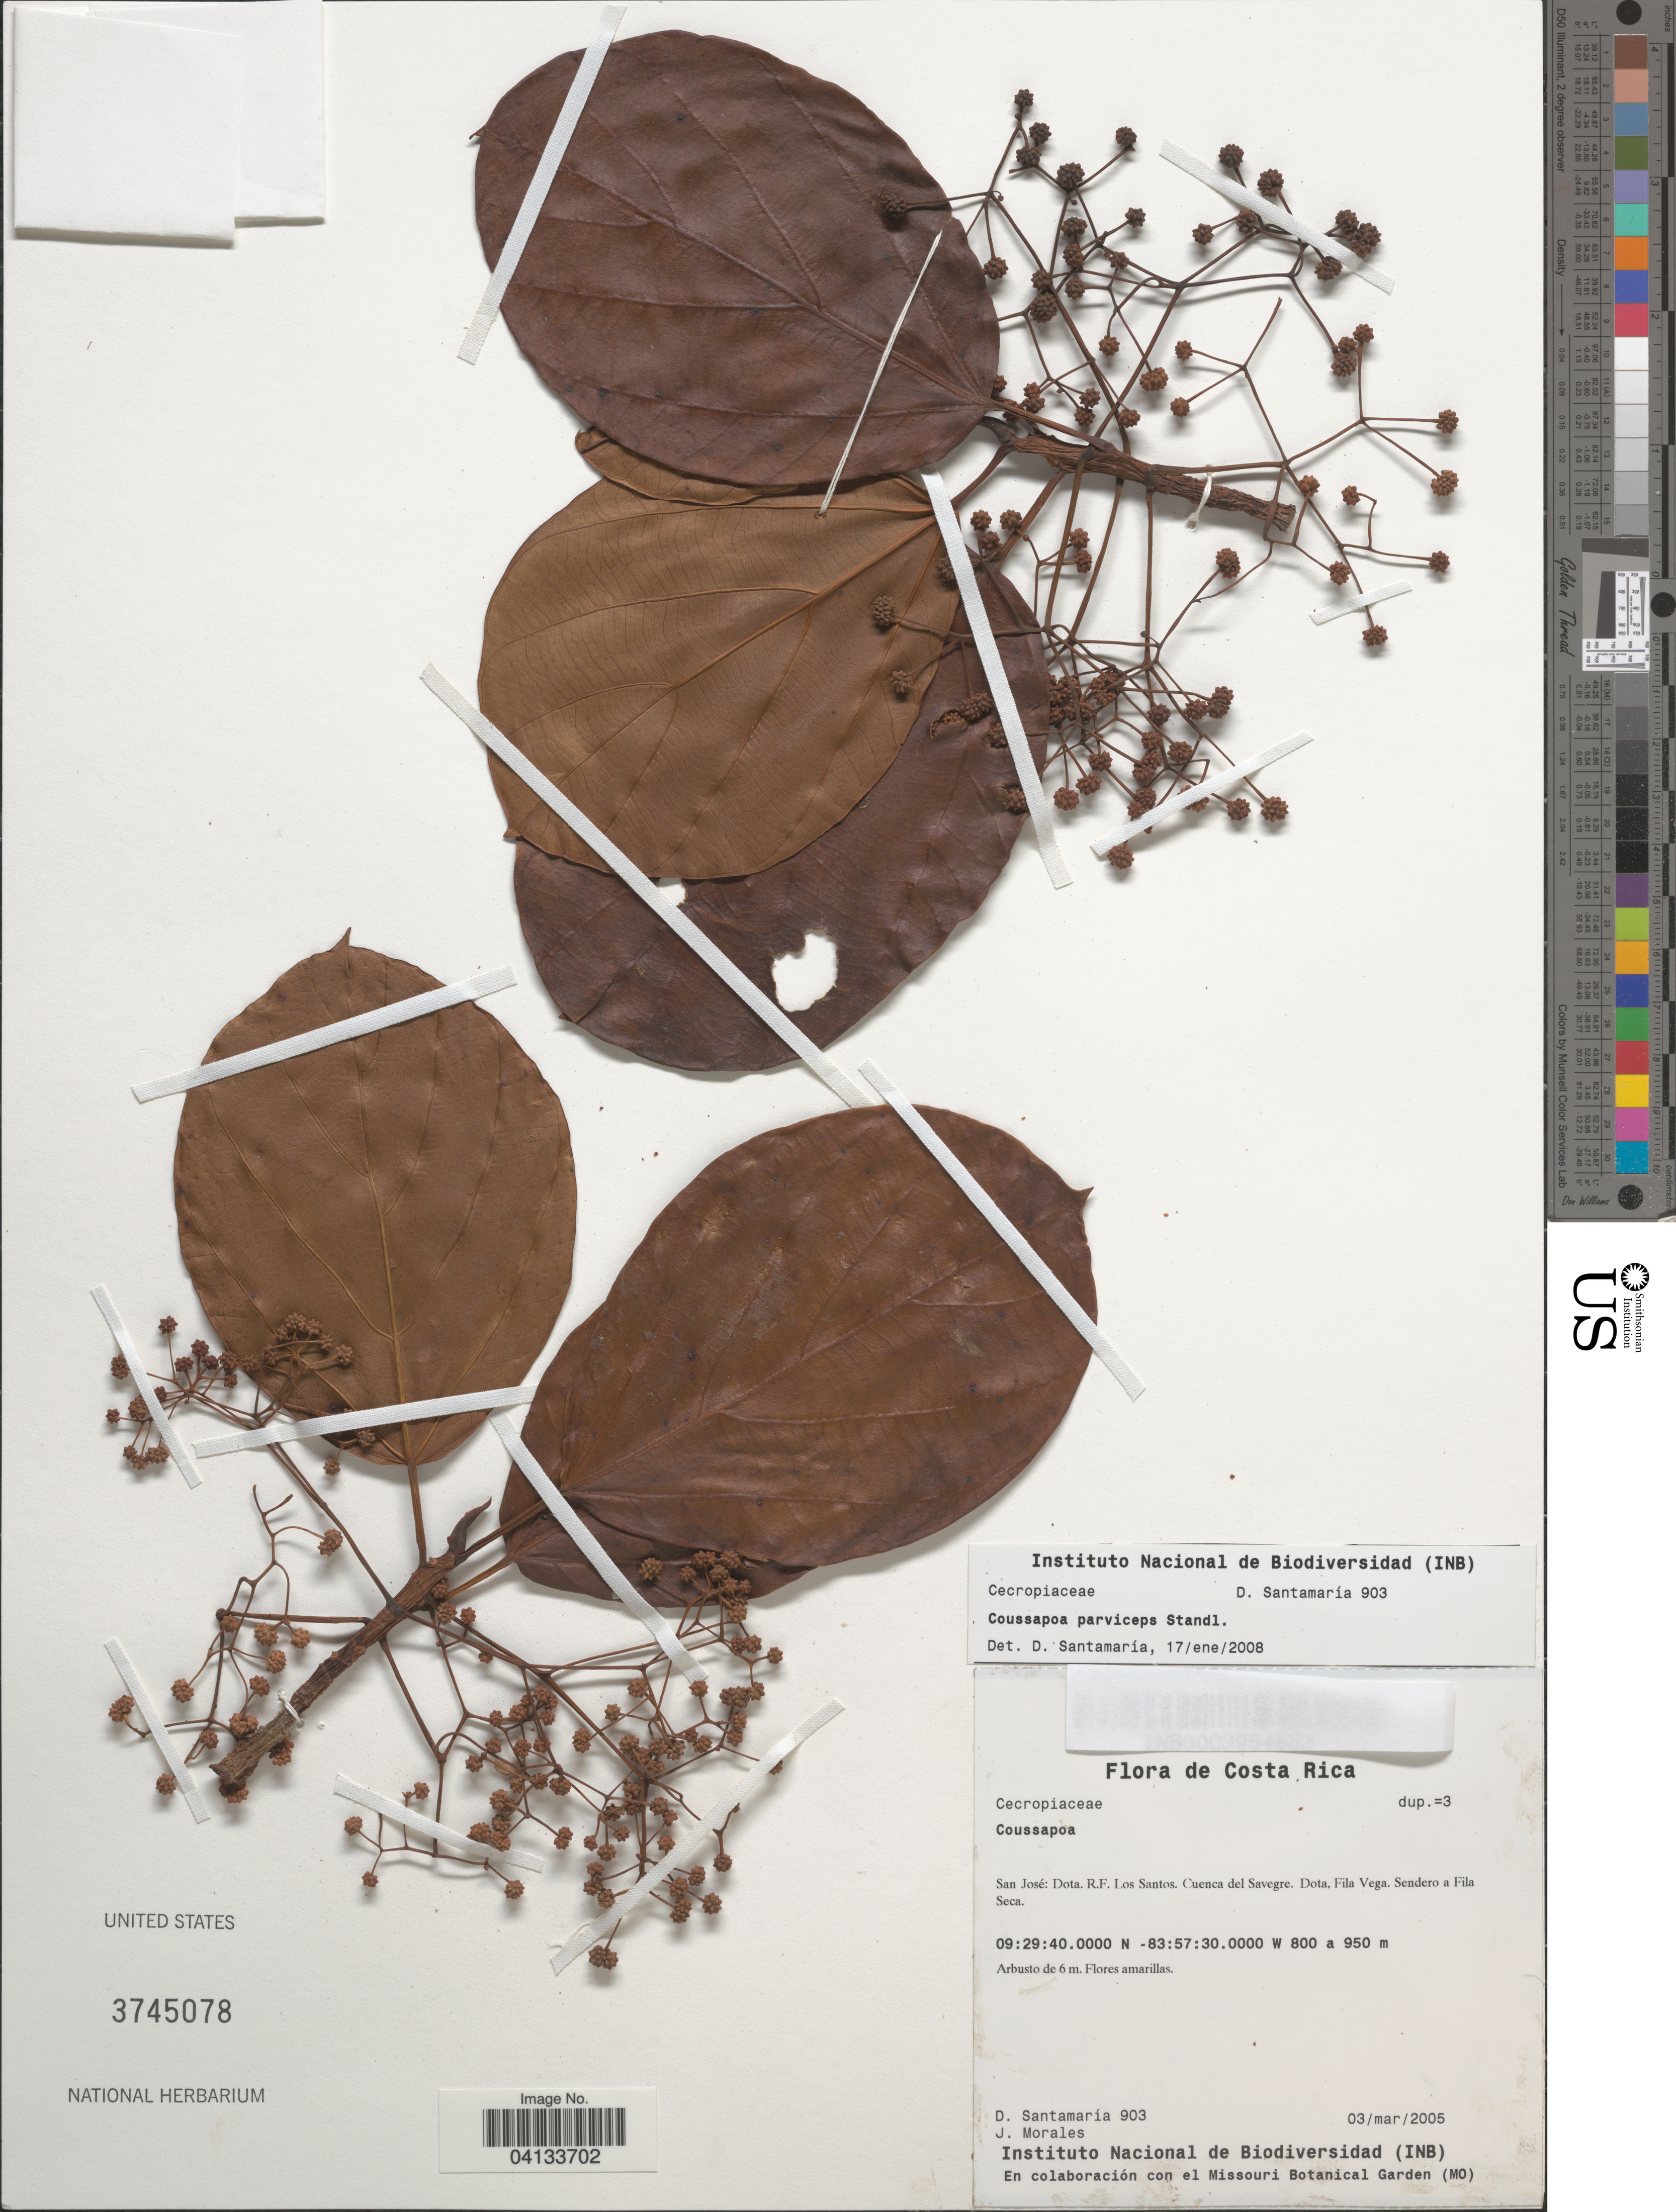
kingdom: Plantae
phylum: Tracheophyta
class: Magnoliopsida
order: Rosales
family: Urticaceae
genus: Coussapoa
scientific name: Coussapoa parviceps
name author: Standl.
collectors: D. Santamaria & J. Morales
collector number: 903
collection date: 2005-03-03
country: Costa Rica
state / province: San José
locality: Dota. R.F. Los Santos. Cuenca del Savegre. Dota. Fila Vega. Sendero a Fila Seca.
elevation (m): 800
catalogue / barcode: US 3745078